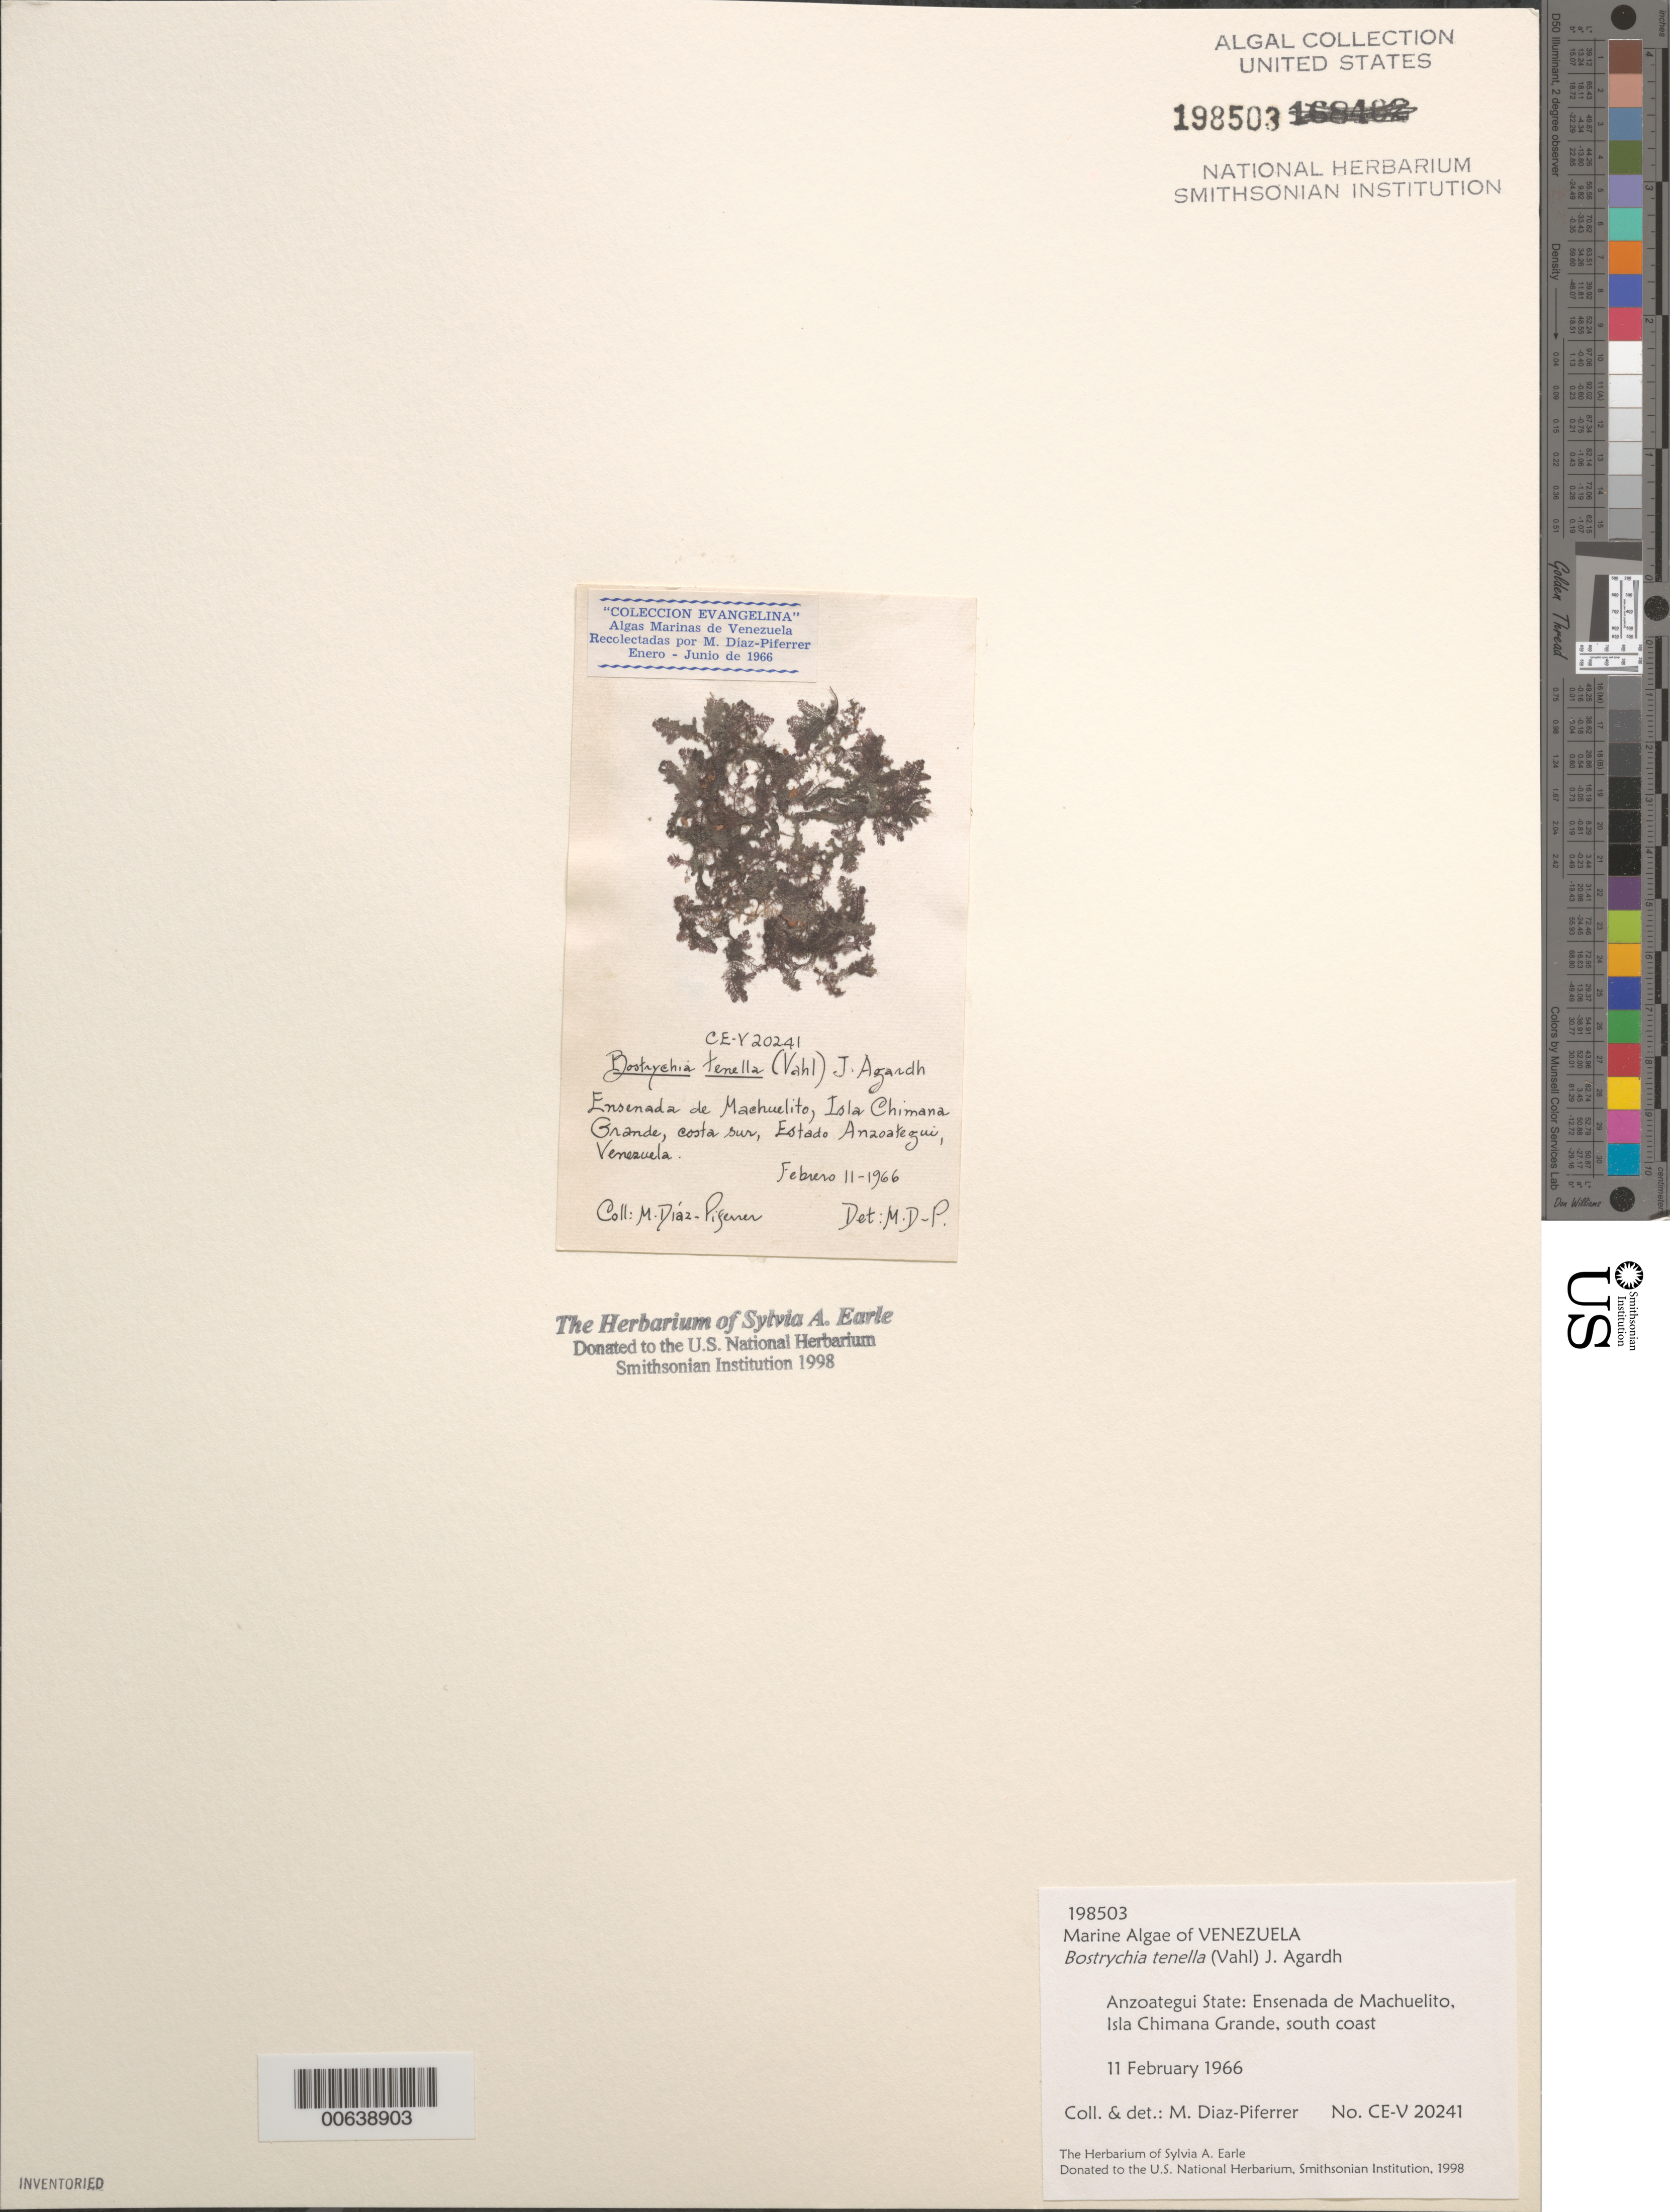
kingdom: Plantae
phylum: Rhodophyta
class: Florideophyceae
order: Ceramiales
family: Rhodomelaceae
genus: Bostrychia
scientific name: Bostrychia tenella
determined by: Diaz-Piferrer, M.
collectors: M. Diaz-Piferrer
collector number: Ce-v 20241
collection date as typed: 11 Feb 1966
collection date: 1966-02-11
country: Venezuela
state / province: Anzoategui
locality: Ensenada de machuelito, isla chimana grande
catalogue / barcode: US 198503